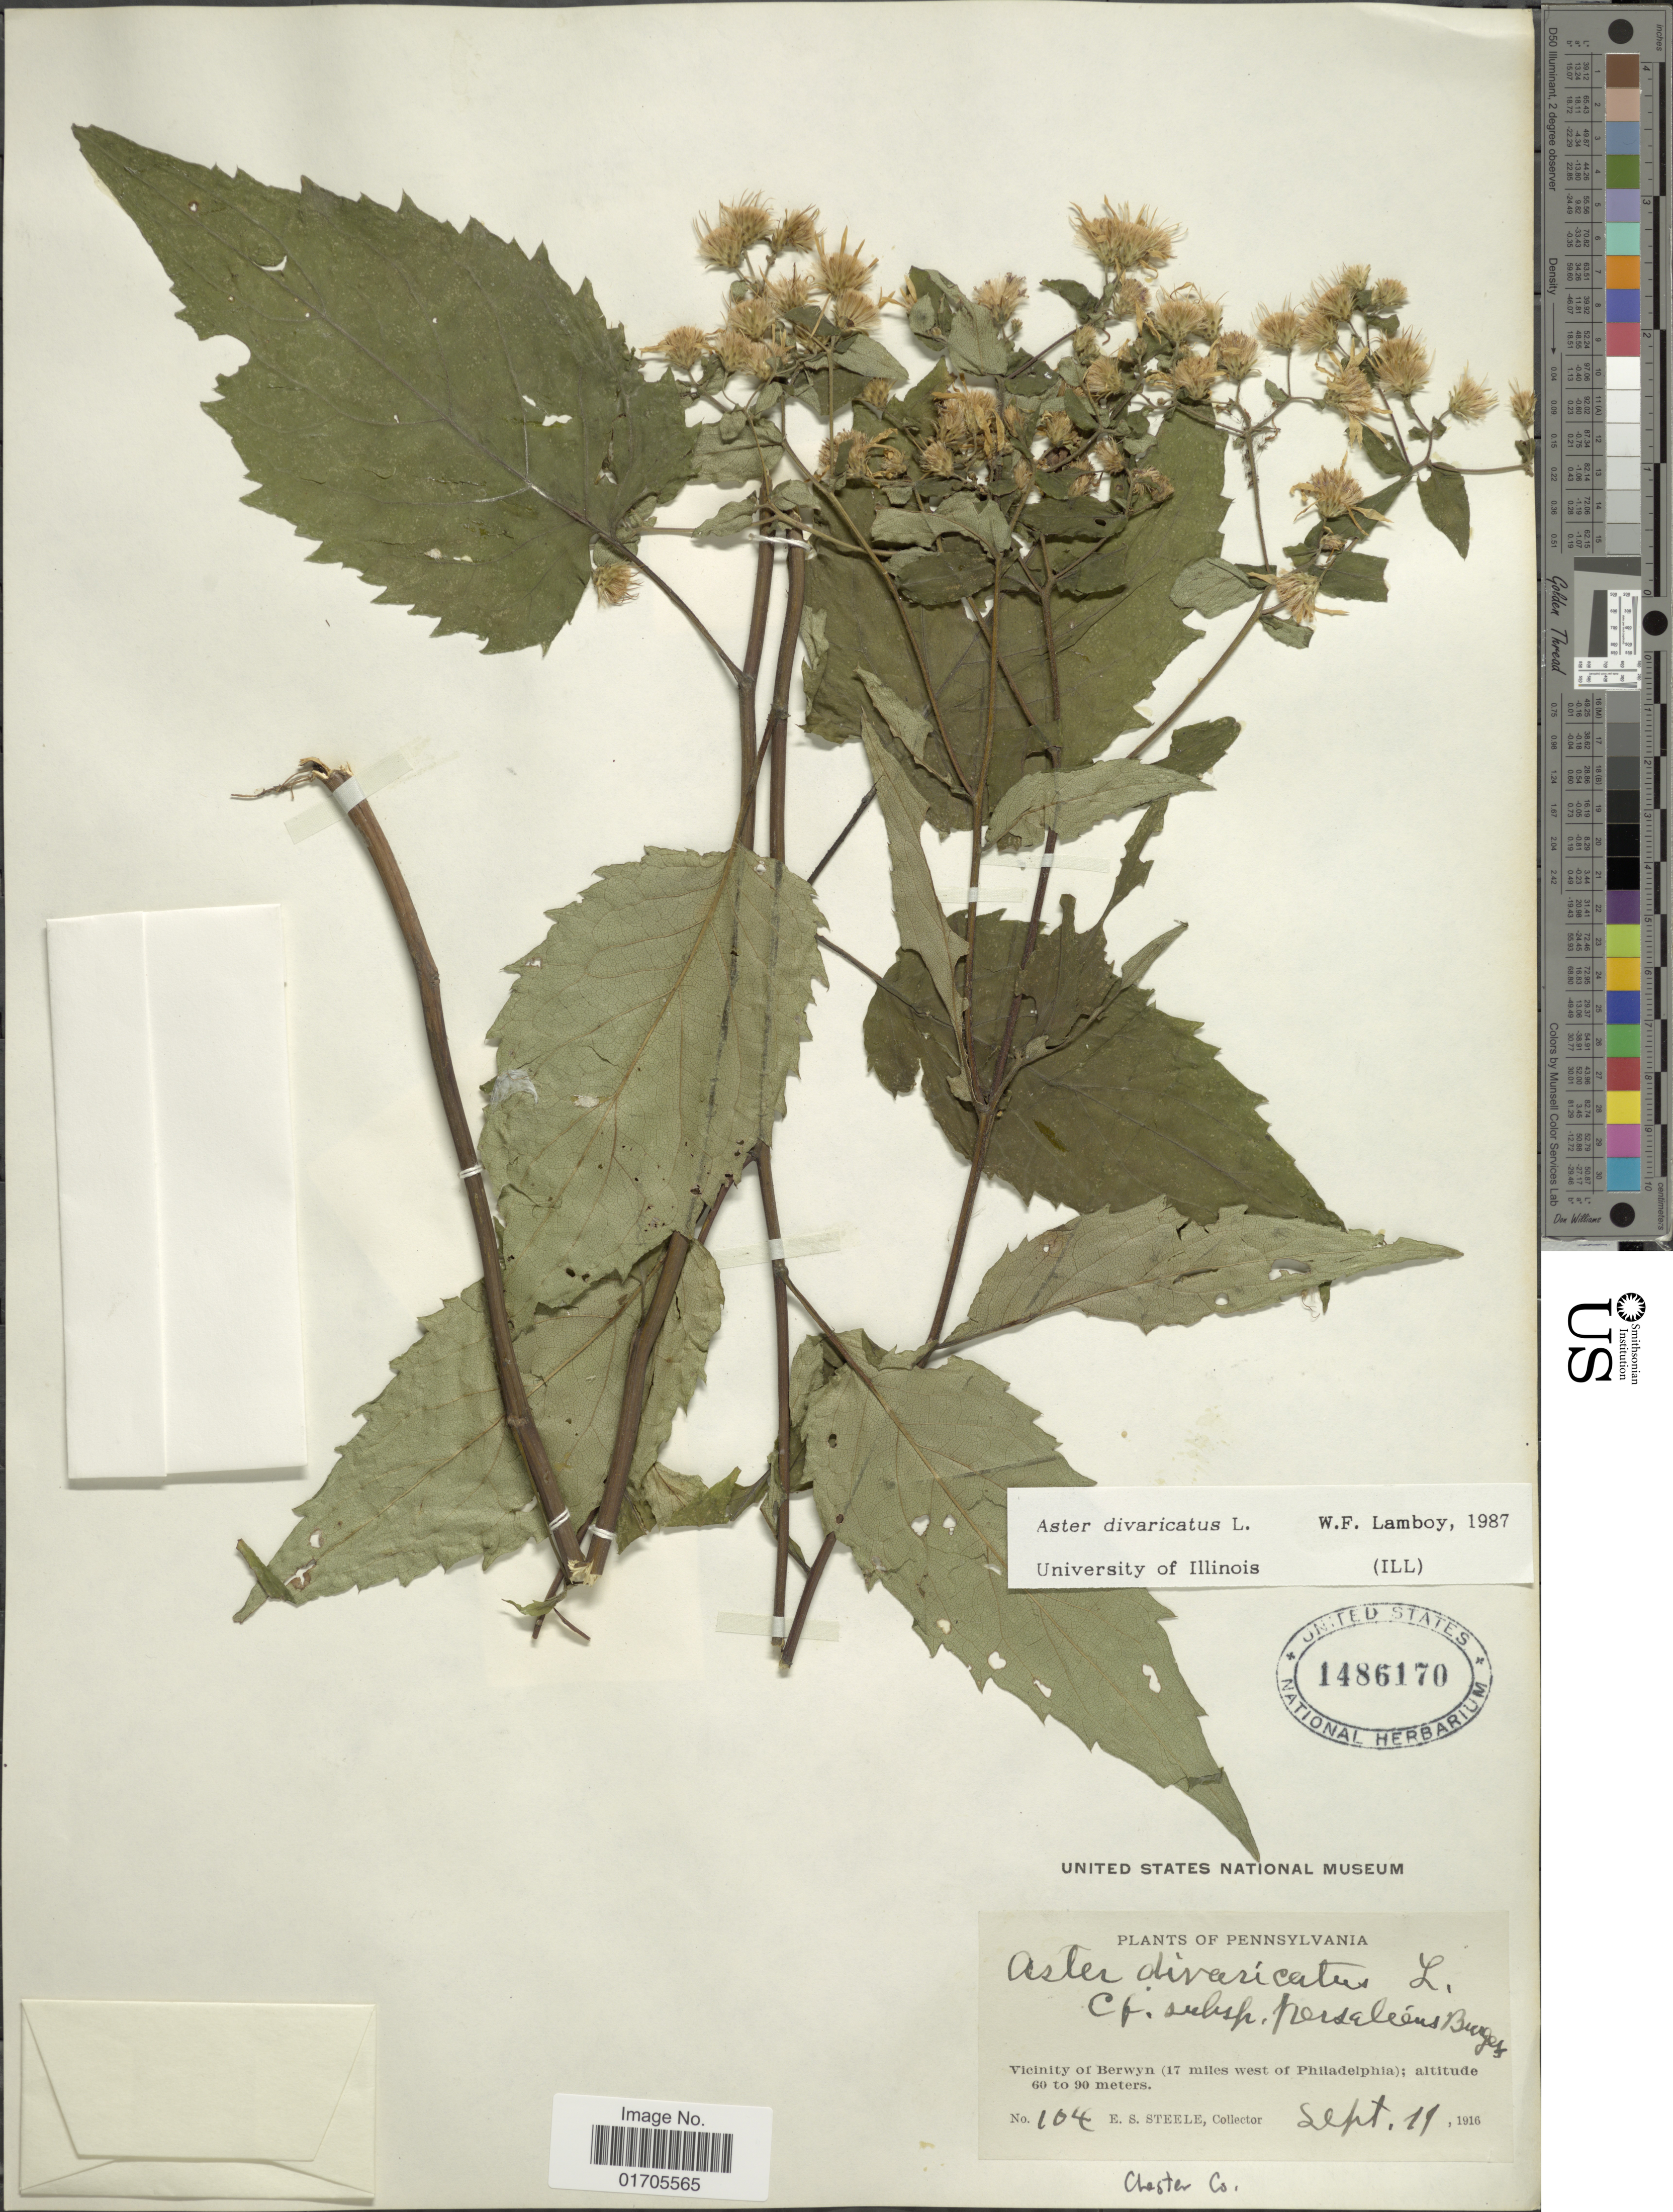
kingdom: Plantae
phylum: Tracheophyta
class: Magnoliopsida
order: Asterales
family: Asteraceae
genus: Eurybia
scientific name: Eurybia divaricata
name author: (L.) G.L. Nesom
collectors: E. Steele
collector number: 104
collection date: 1916-09-11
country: United States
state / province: Pennsylvania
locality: Pennsylvania. Vicinity of Berwyn (17 miles west of Philadelphia)/. Chester Co.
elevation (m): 60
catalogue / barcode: US 1486170